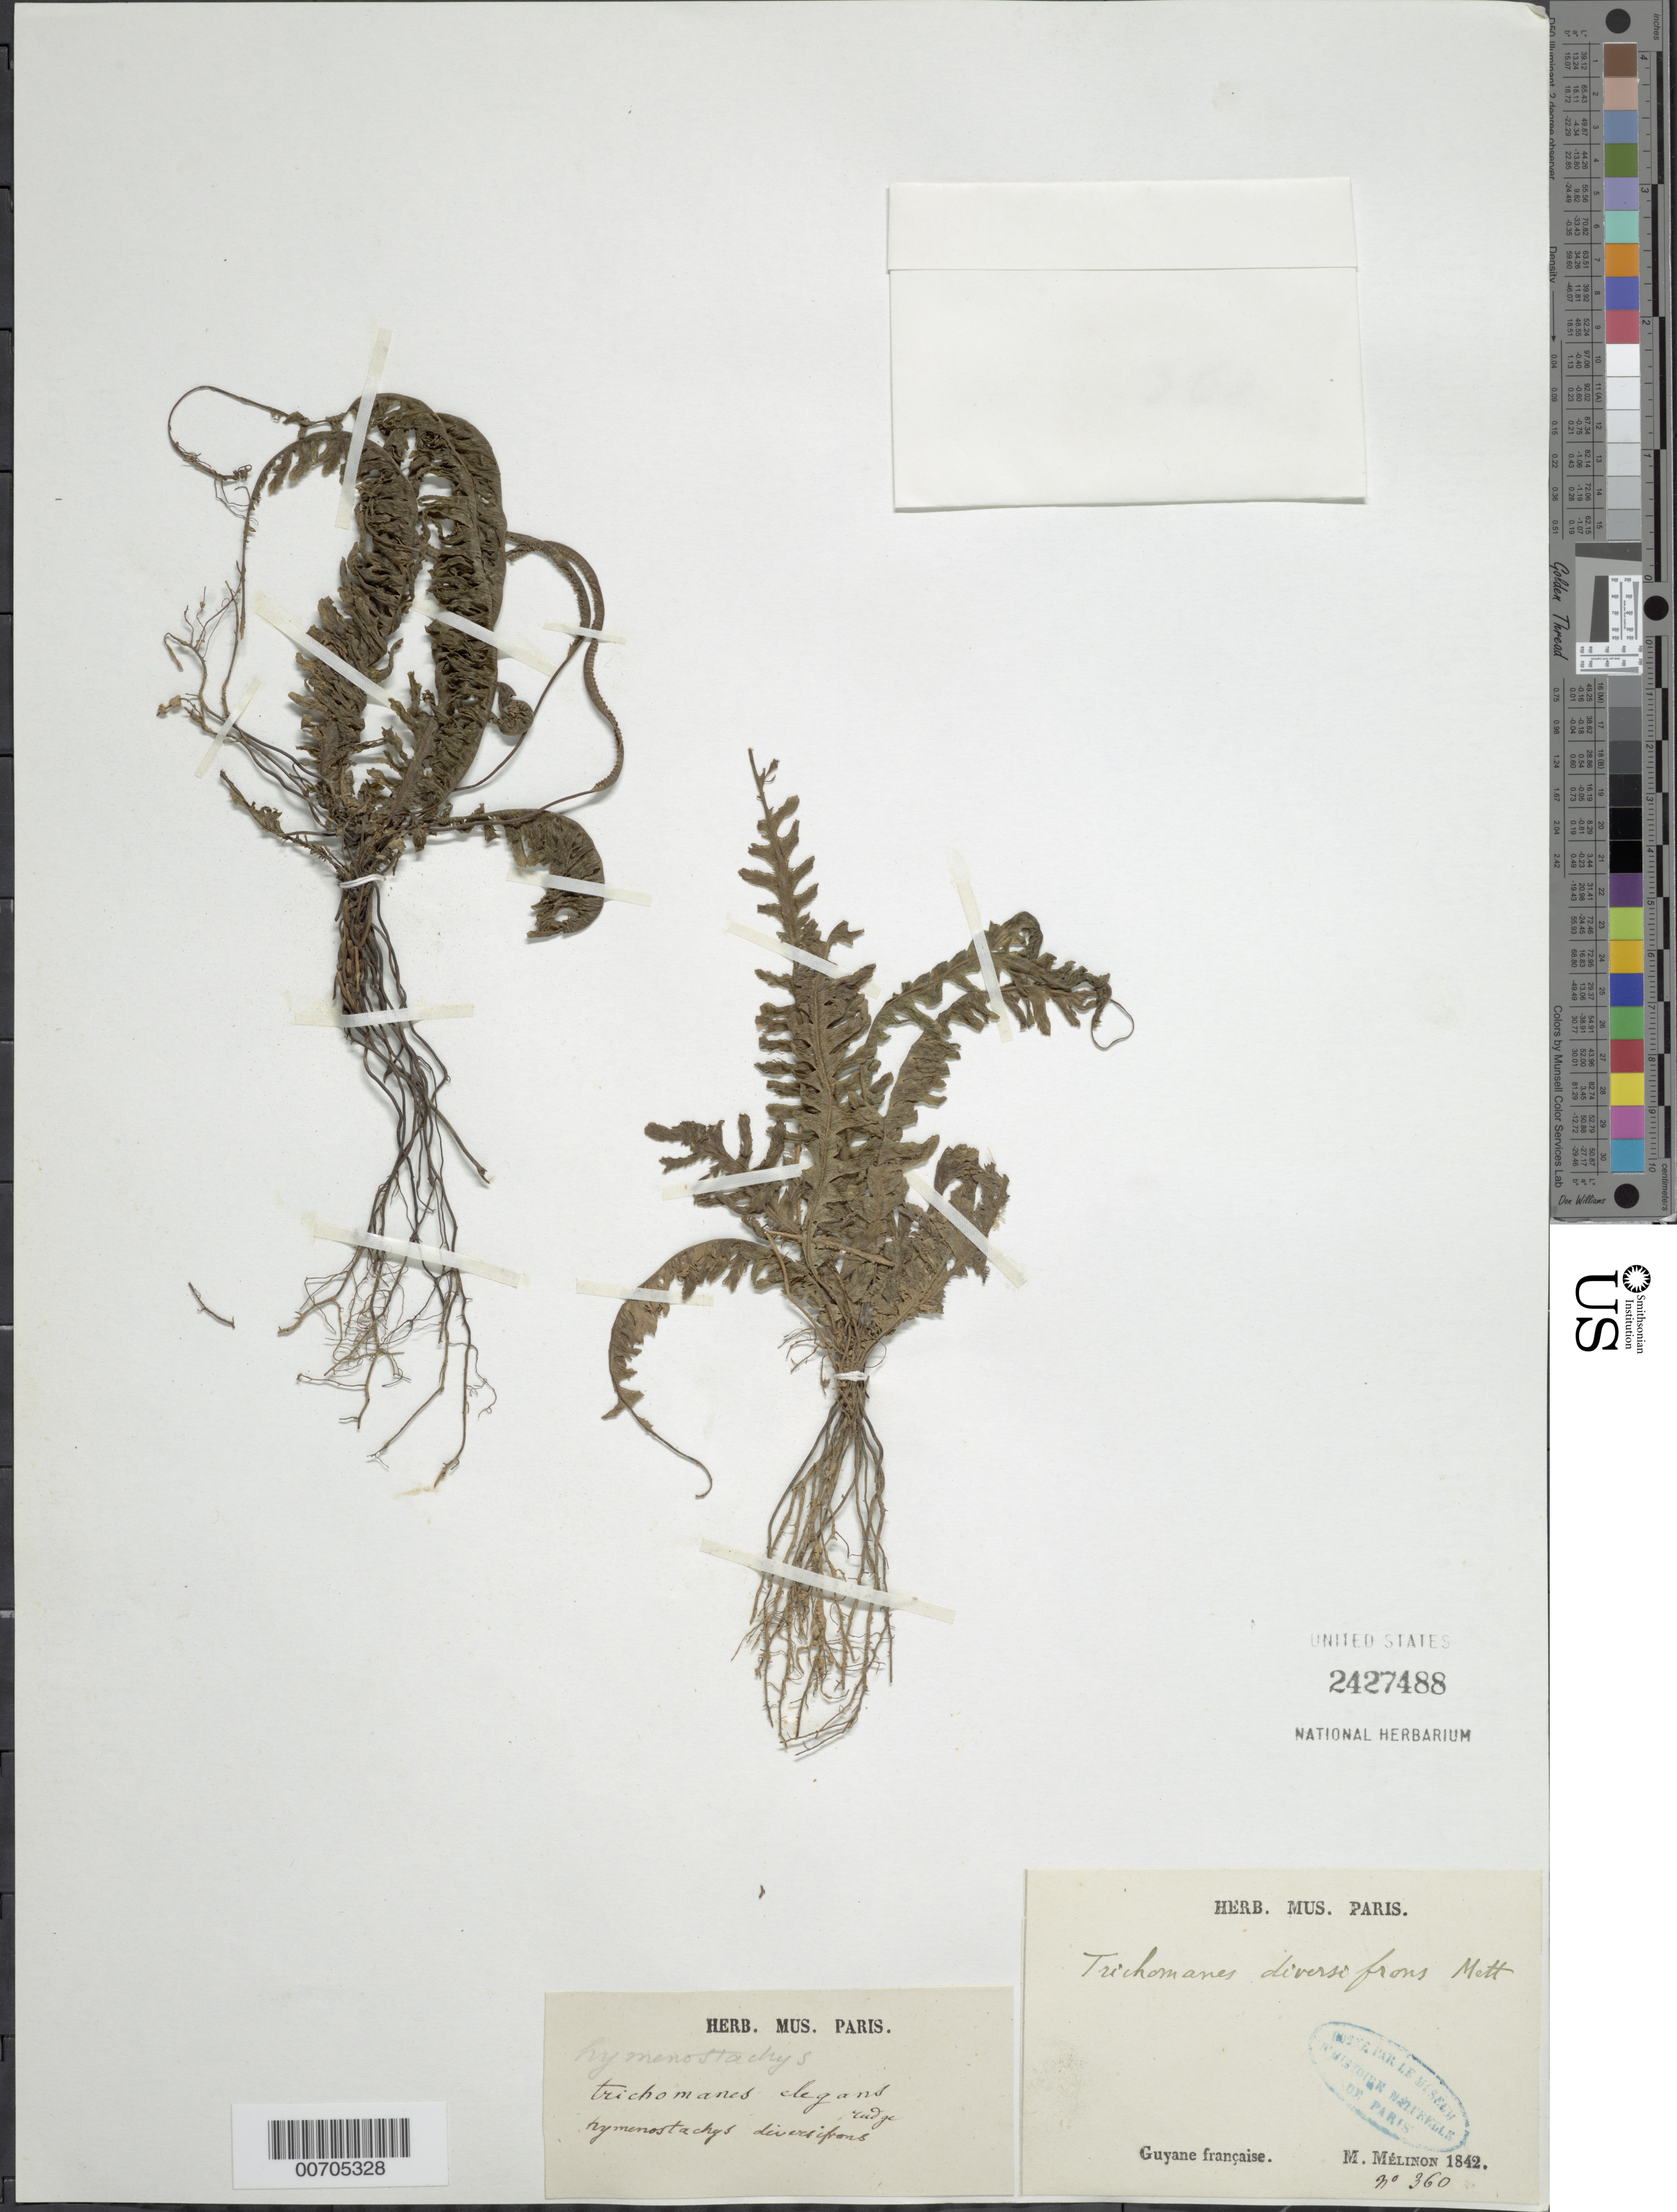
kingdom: Plantae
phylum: Tracheophyta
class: Polypodiopsida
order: Hymenophyllales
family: Hymenophyllaceae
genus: Trichomanes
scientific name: Trichomanes diversifrons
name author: (Bory) Mett. ex Sadeb.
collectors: E. Mélinon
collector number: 360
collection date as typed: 1842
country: French Guiana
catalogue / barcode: US 2427488